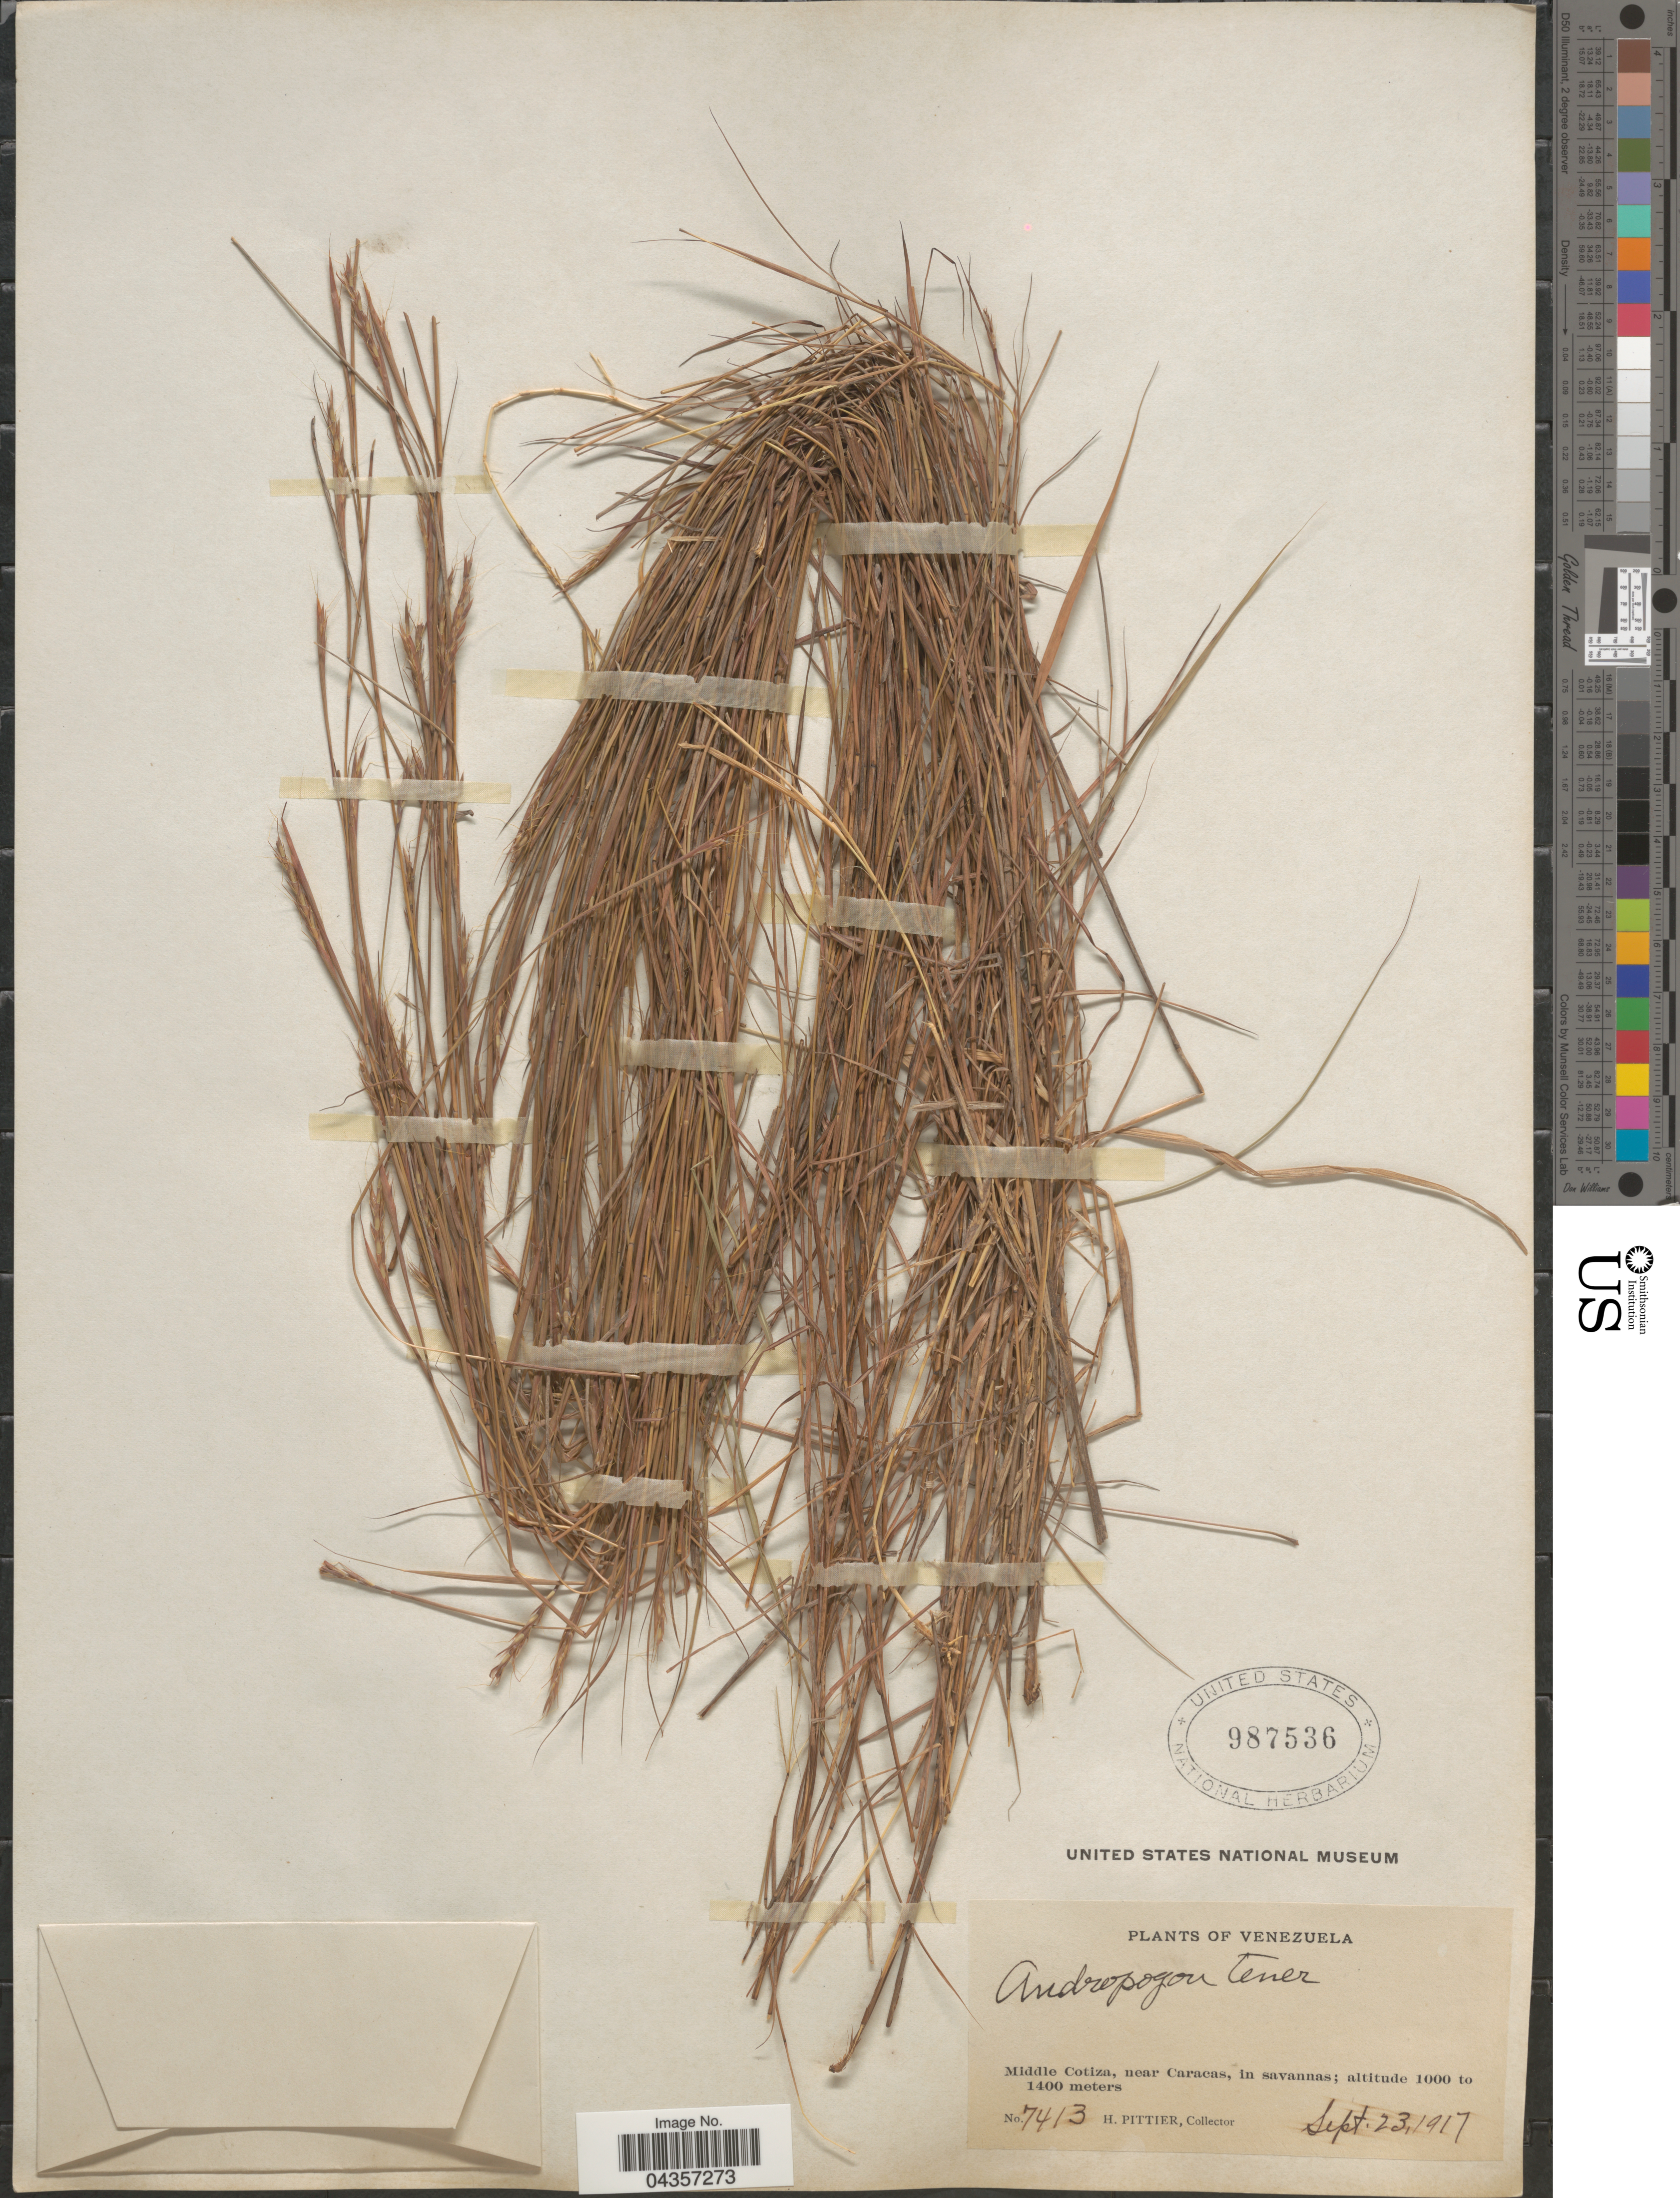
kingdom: Plantae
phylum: Tracheophyta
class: Liliopsida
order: Poales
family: Poaceae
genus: Schizachyrium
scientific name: Schizachyrium tenerum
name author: Nees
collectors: H. F. Pittier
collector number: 7413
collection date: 1917-09-23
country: Venezuela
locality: Middle Cotiza, near Caracas.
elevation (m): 1000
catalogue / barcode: US 987536